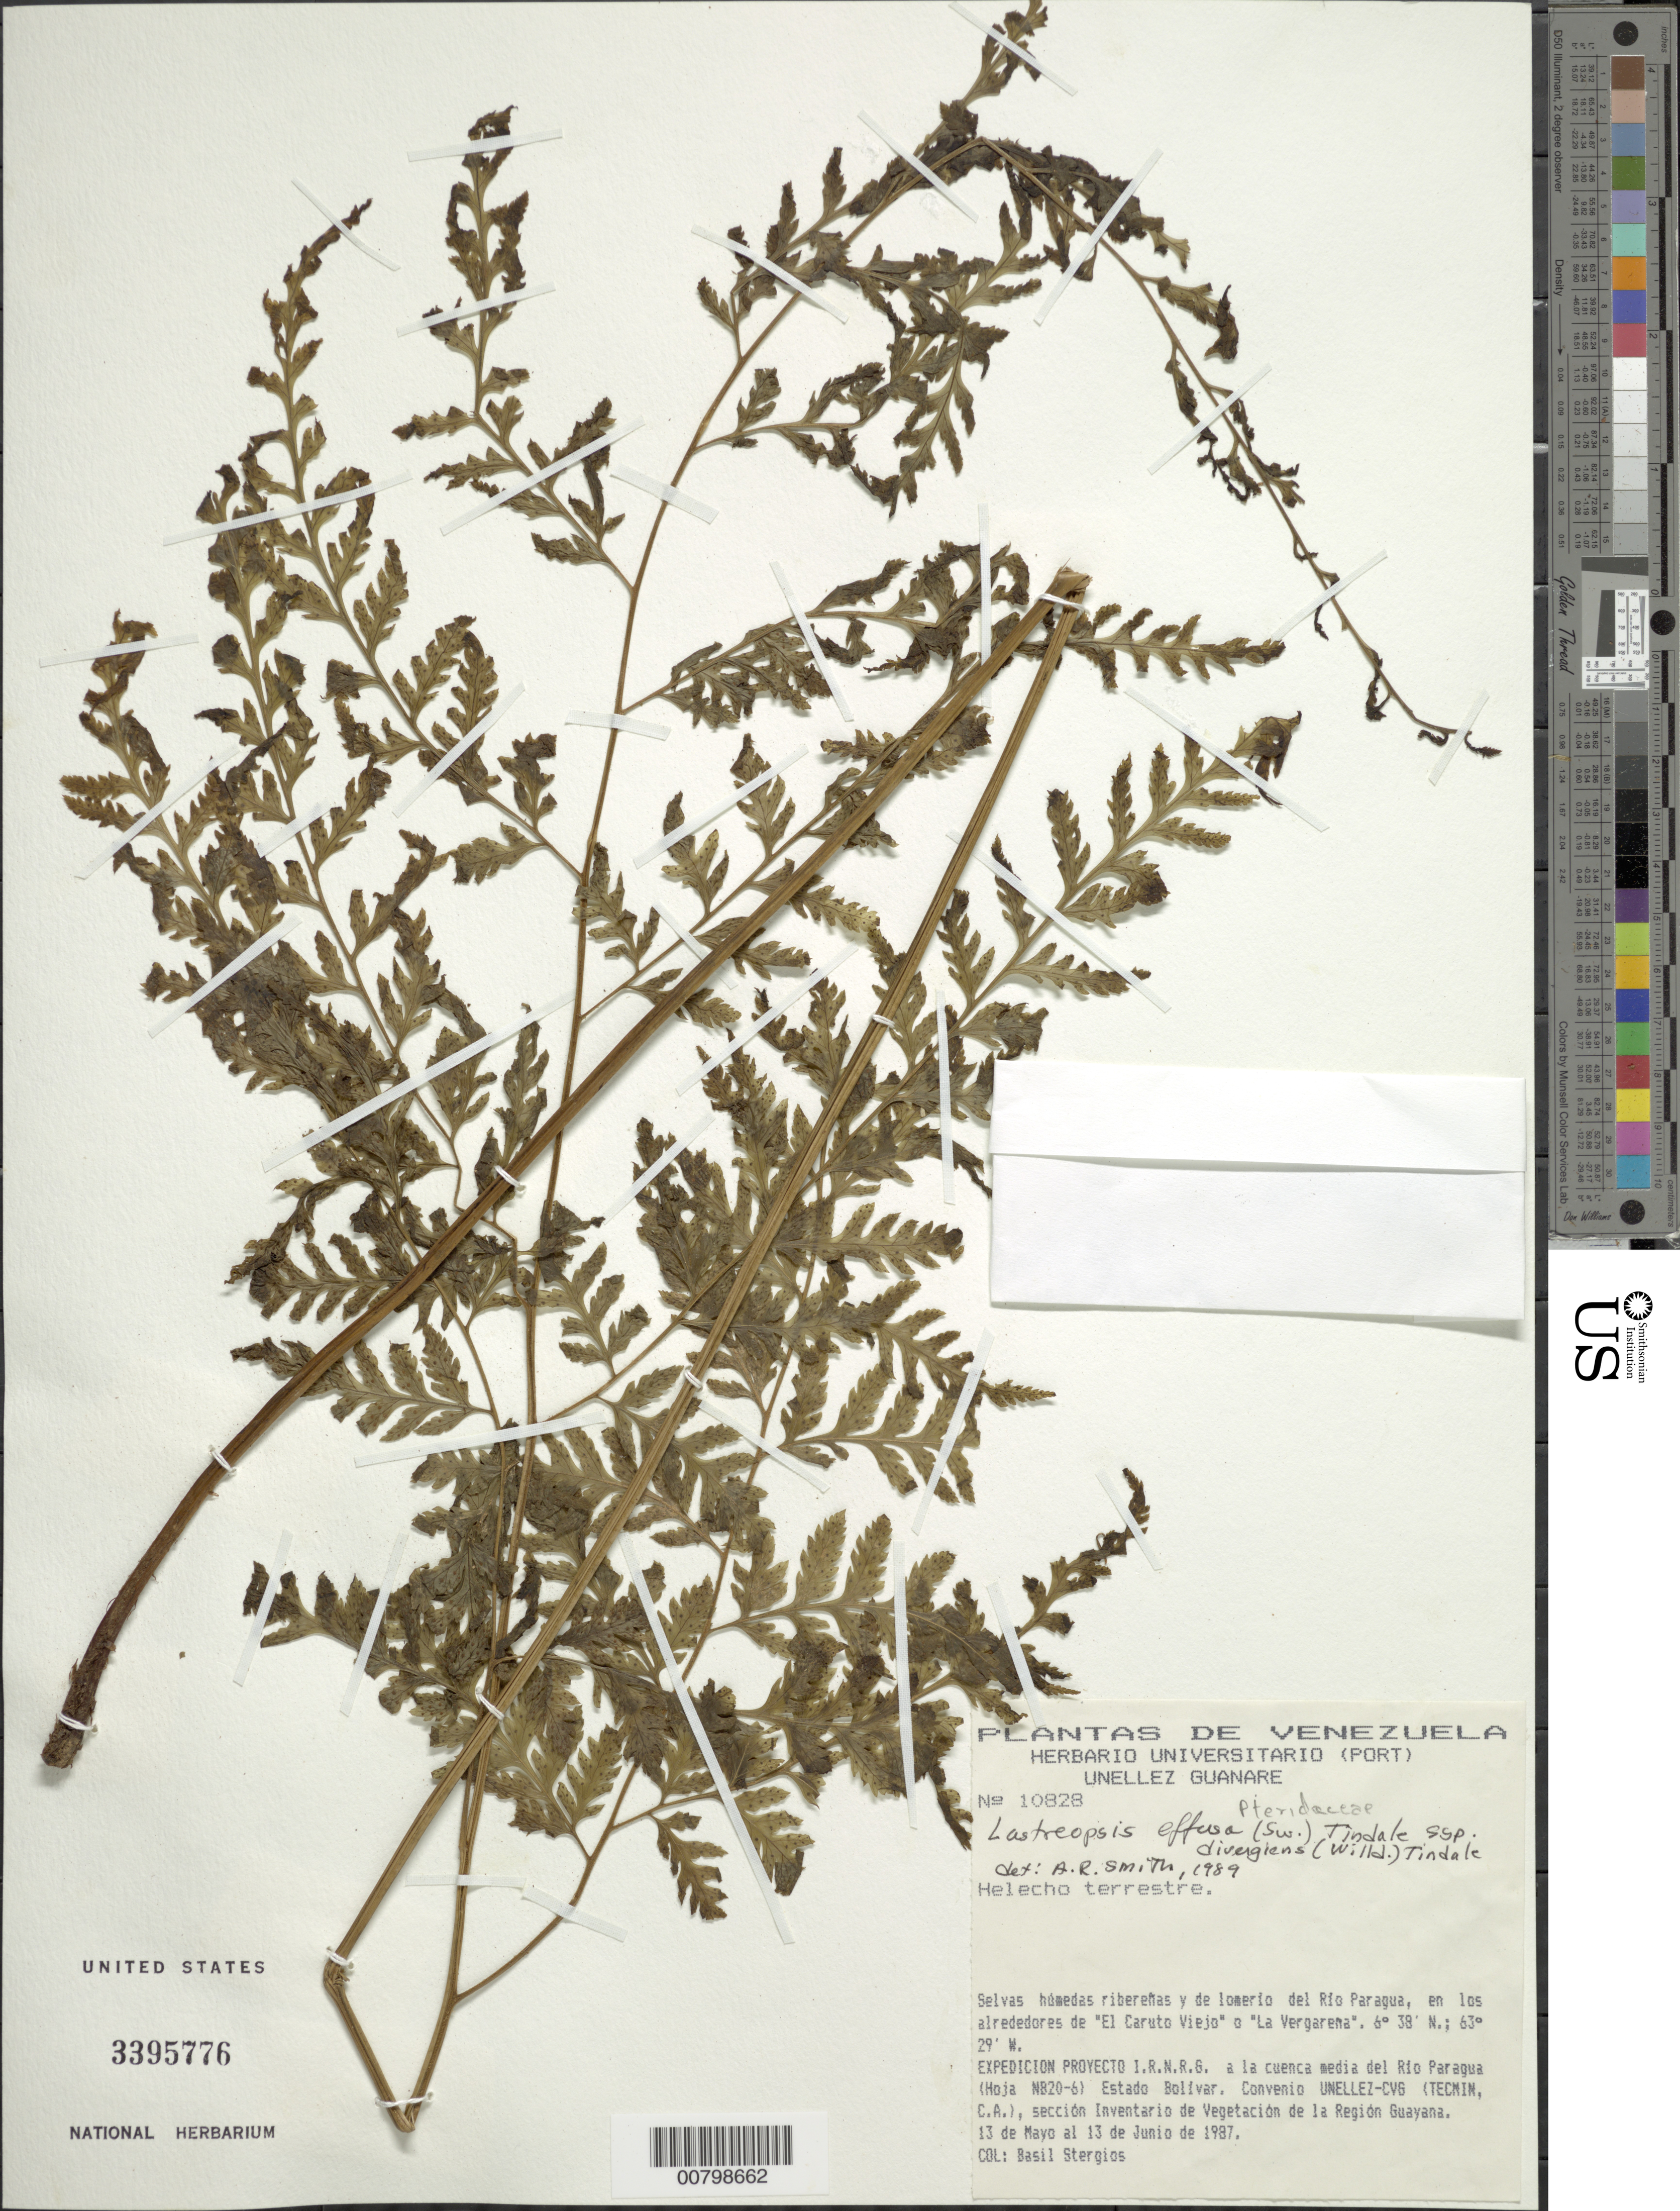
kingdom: Plantae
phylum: Tracheophyta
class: Polypodiopsida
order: Polypodiales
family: Dryopteridaceae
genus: Parapolystichum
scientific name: Parapolystichum effusum var. effusum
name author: (Sw.) Ching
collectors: B. G. Stergios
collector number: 10828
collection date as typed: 13-May-87 to 13-Jun-87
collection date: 1987-05-13/1987-06-13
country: Venezuela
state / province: Bolívar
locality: Río Paragua, "El Caruto Viejo" o "La Vergarena"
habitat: Selvas húmedas riberenas y de lomerio del río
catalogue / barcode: US 3395776